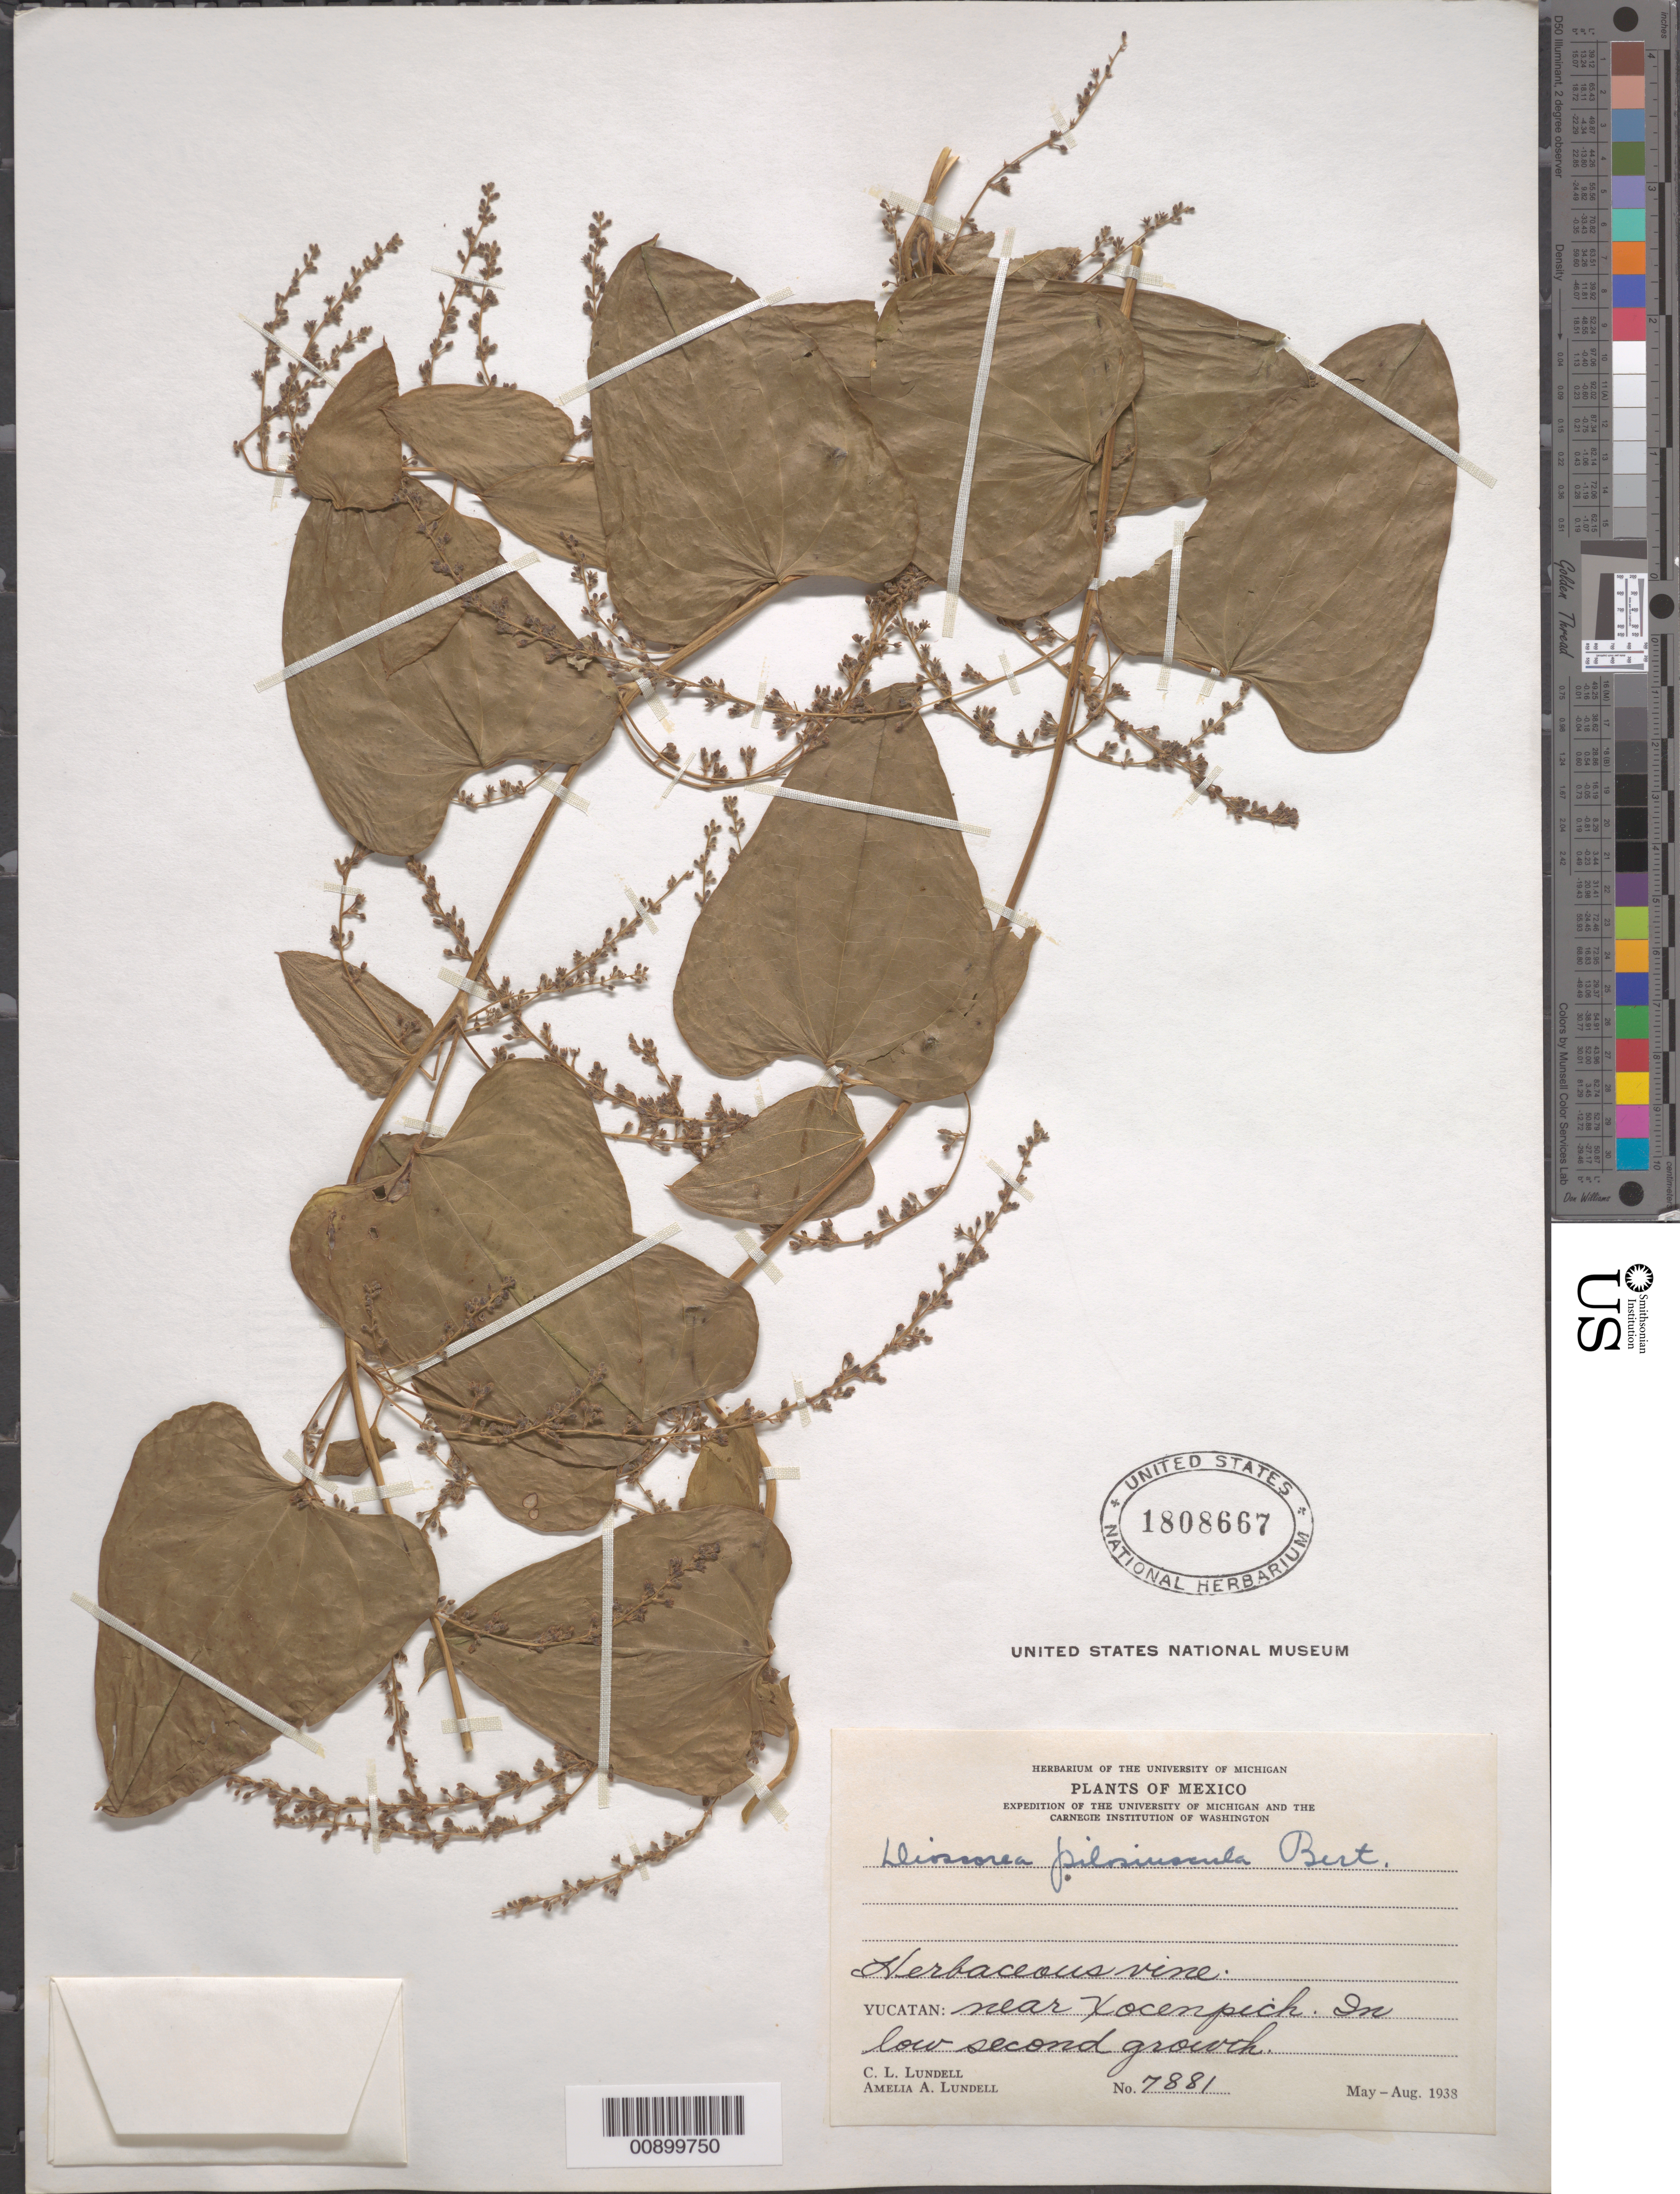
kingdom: Plantae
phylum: Tracheophyta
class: Liliopsida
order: Dioscoreales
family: Dioscoreaceae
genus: Dioscorea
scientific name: Dioscorea pilosiuscula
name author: Bertero ex Spreng.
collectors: C. L. Lundell & A. A. Lundell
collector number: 7881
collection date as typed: May 1938 to -- Aug 1938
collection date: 1938-05/1938-08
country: Mexico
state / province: Yucatán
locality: Yucatán: near Xocenpich.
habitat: In low second growth.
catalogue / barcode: US 1808667